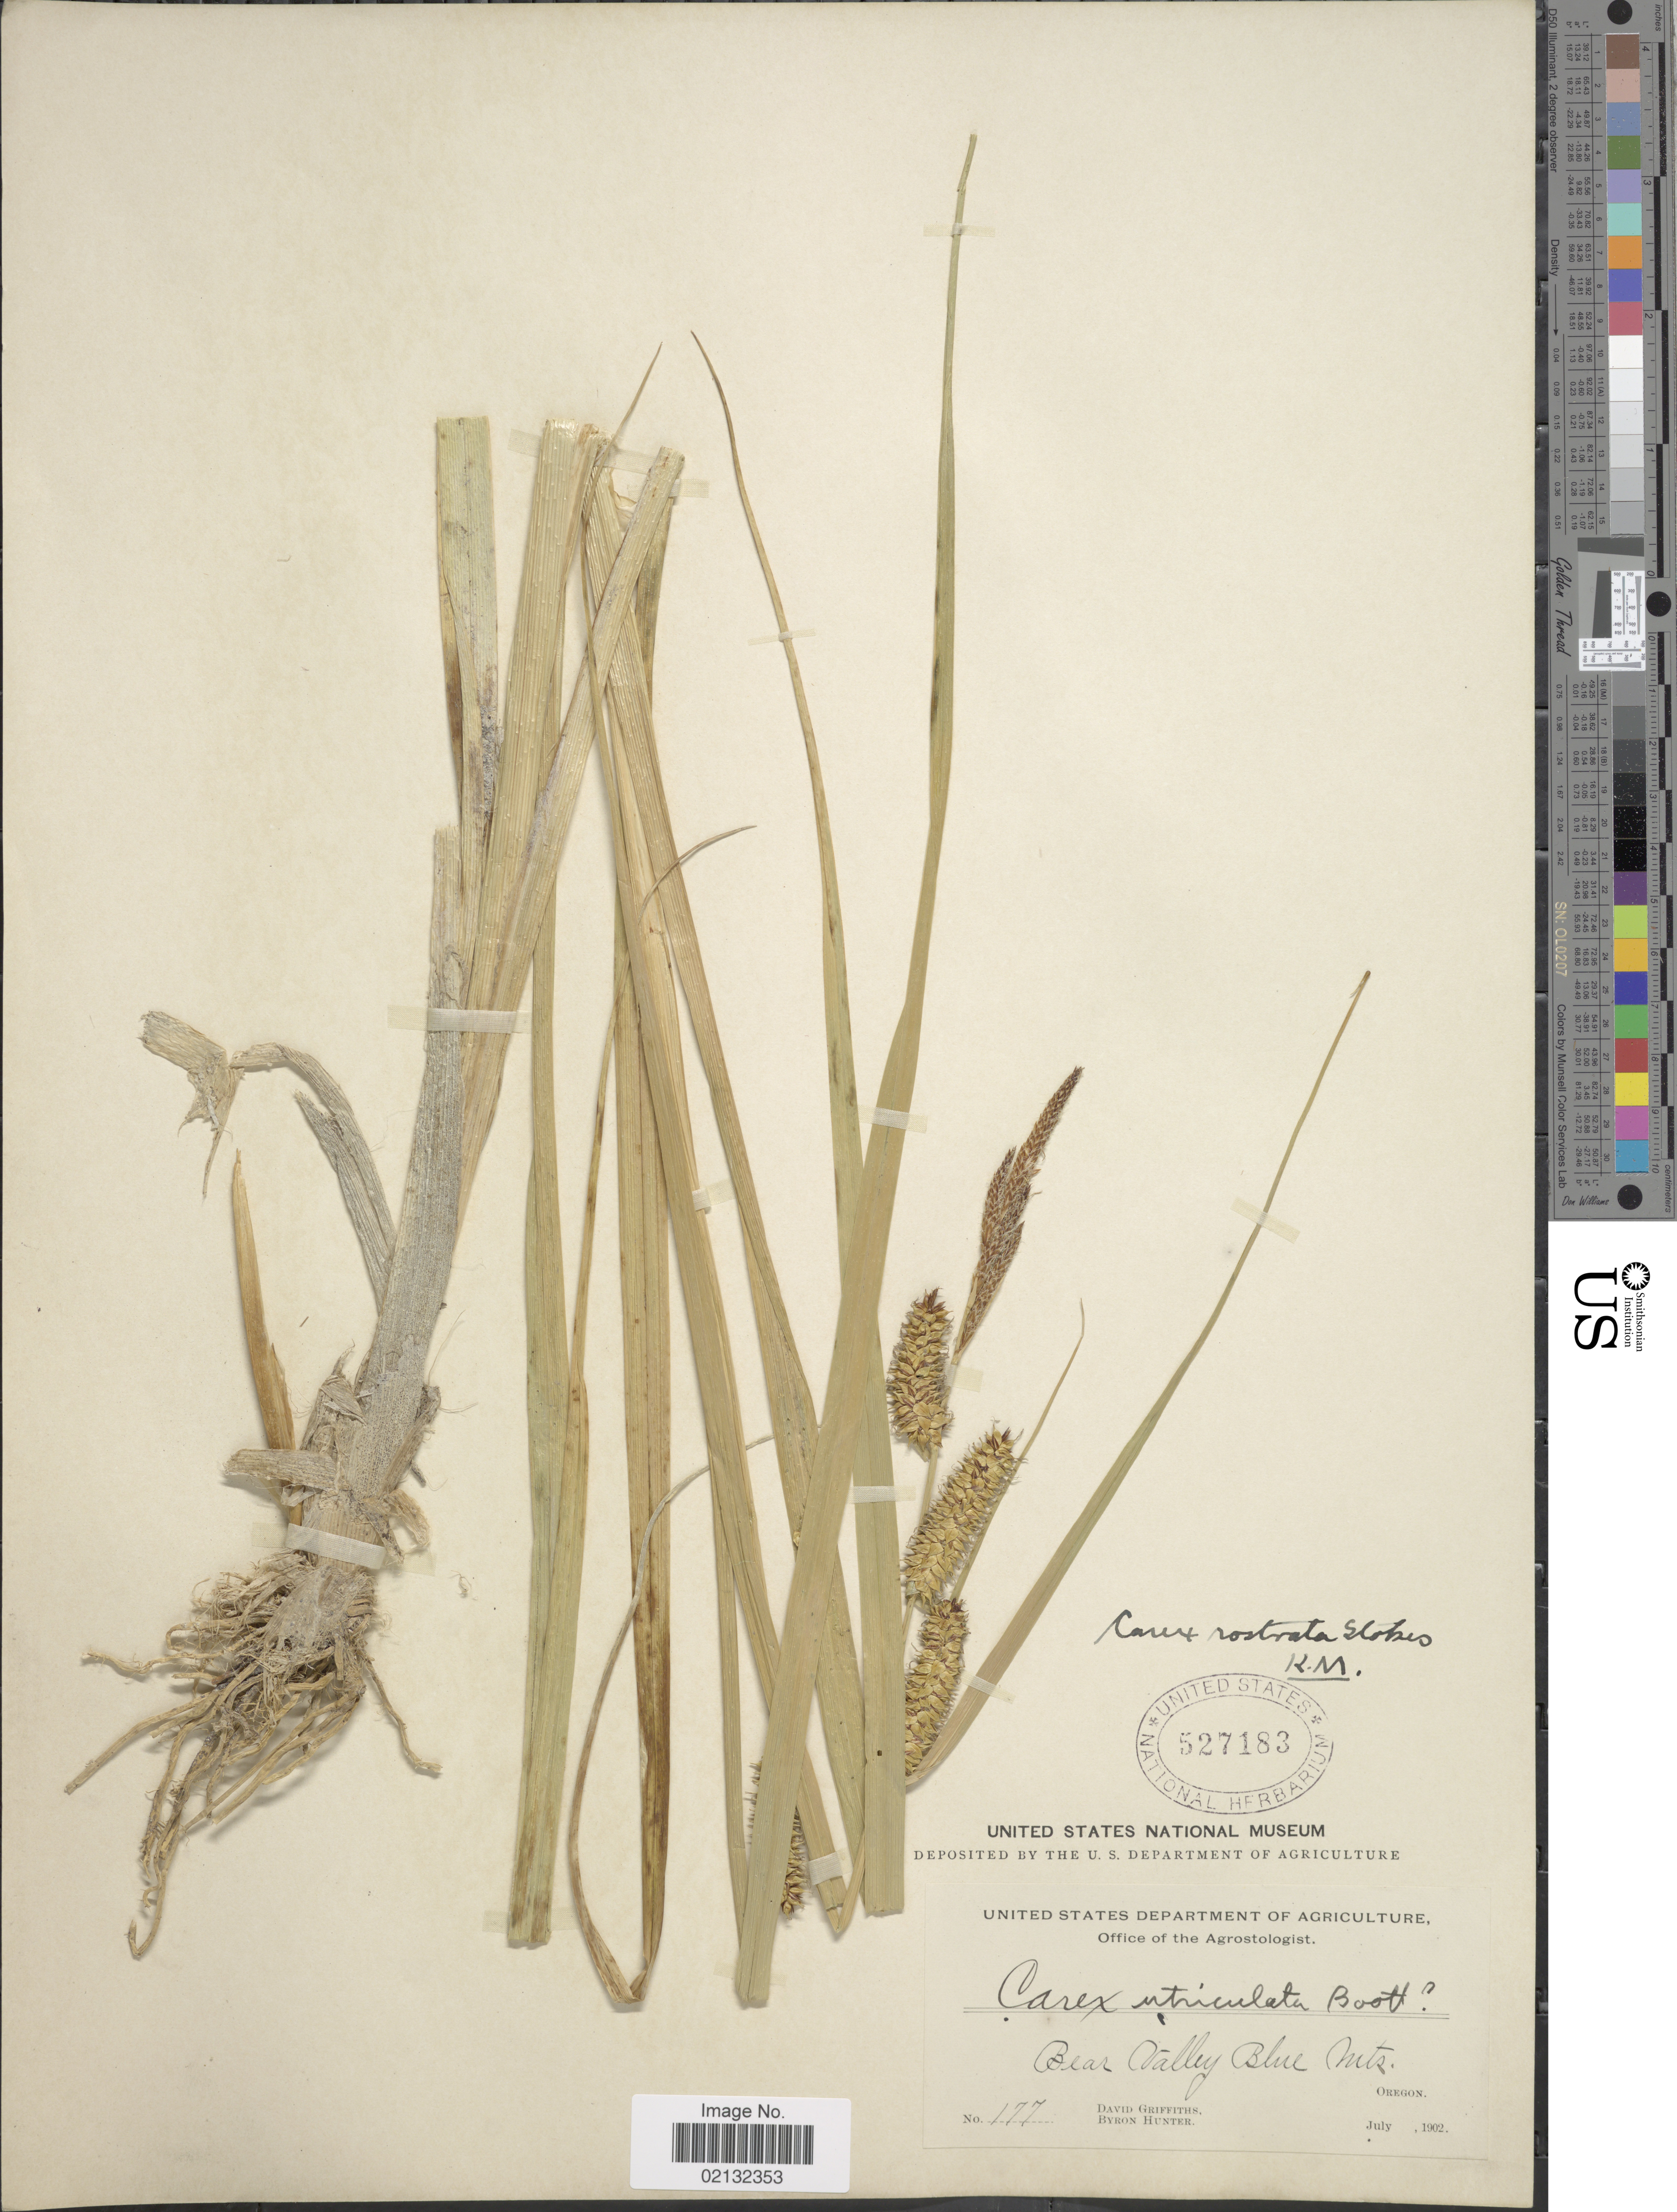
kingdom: Plantae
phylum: Tracheophyta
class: Liliopsida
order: Poales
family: Cyperaceae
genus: Carex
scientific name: Carex rostrata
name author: Stokes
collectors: D. Griffiths & B. Hunter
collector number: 177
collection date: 1902-07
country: United States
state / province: Oregon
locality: Bear Valley Blue Mts.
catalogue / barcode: US 527183